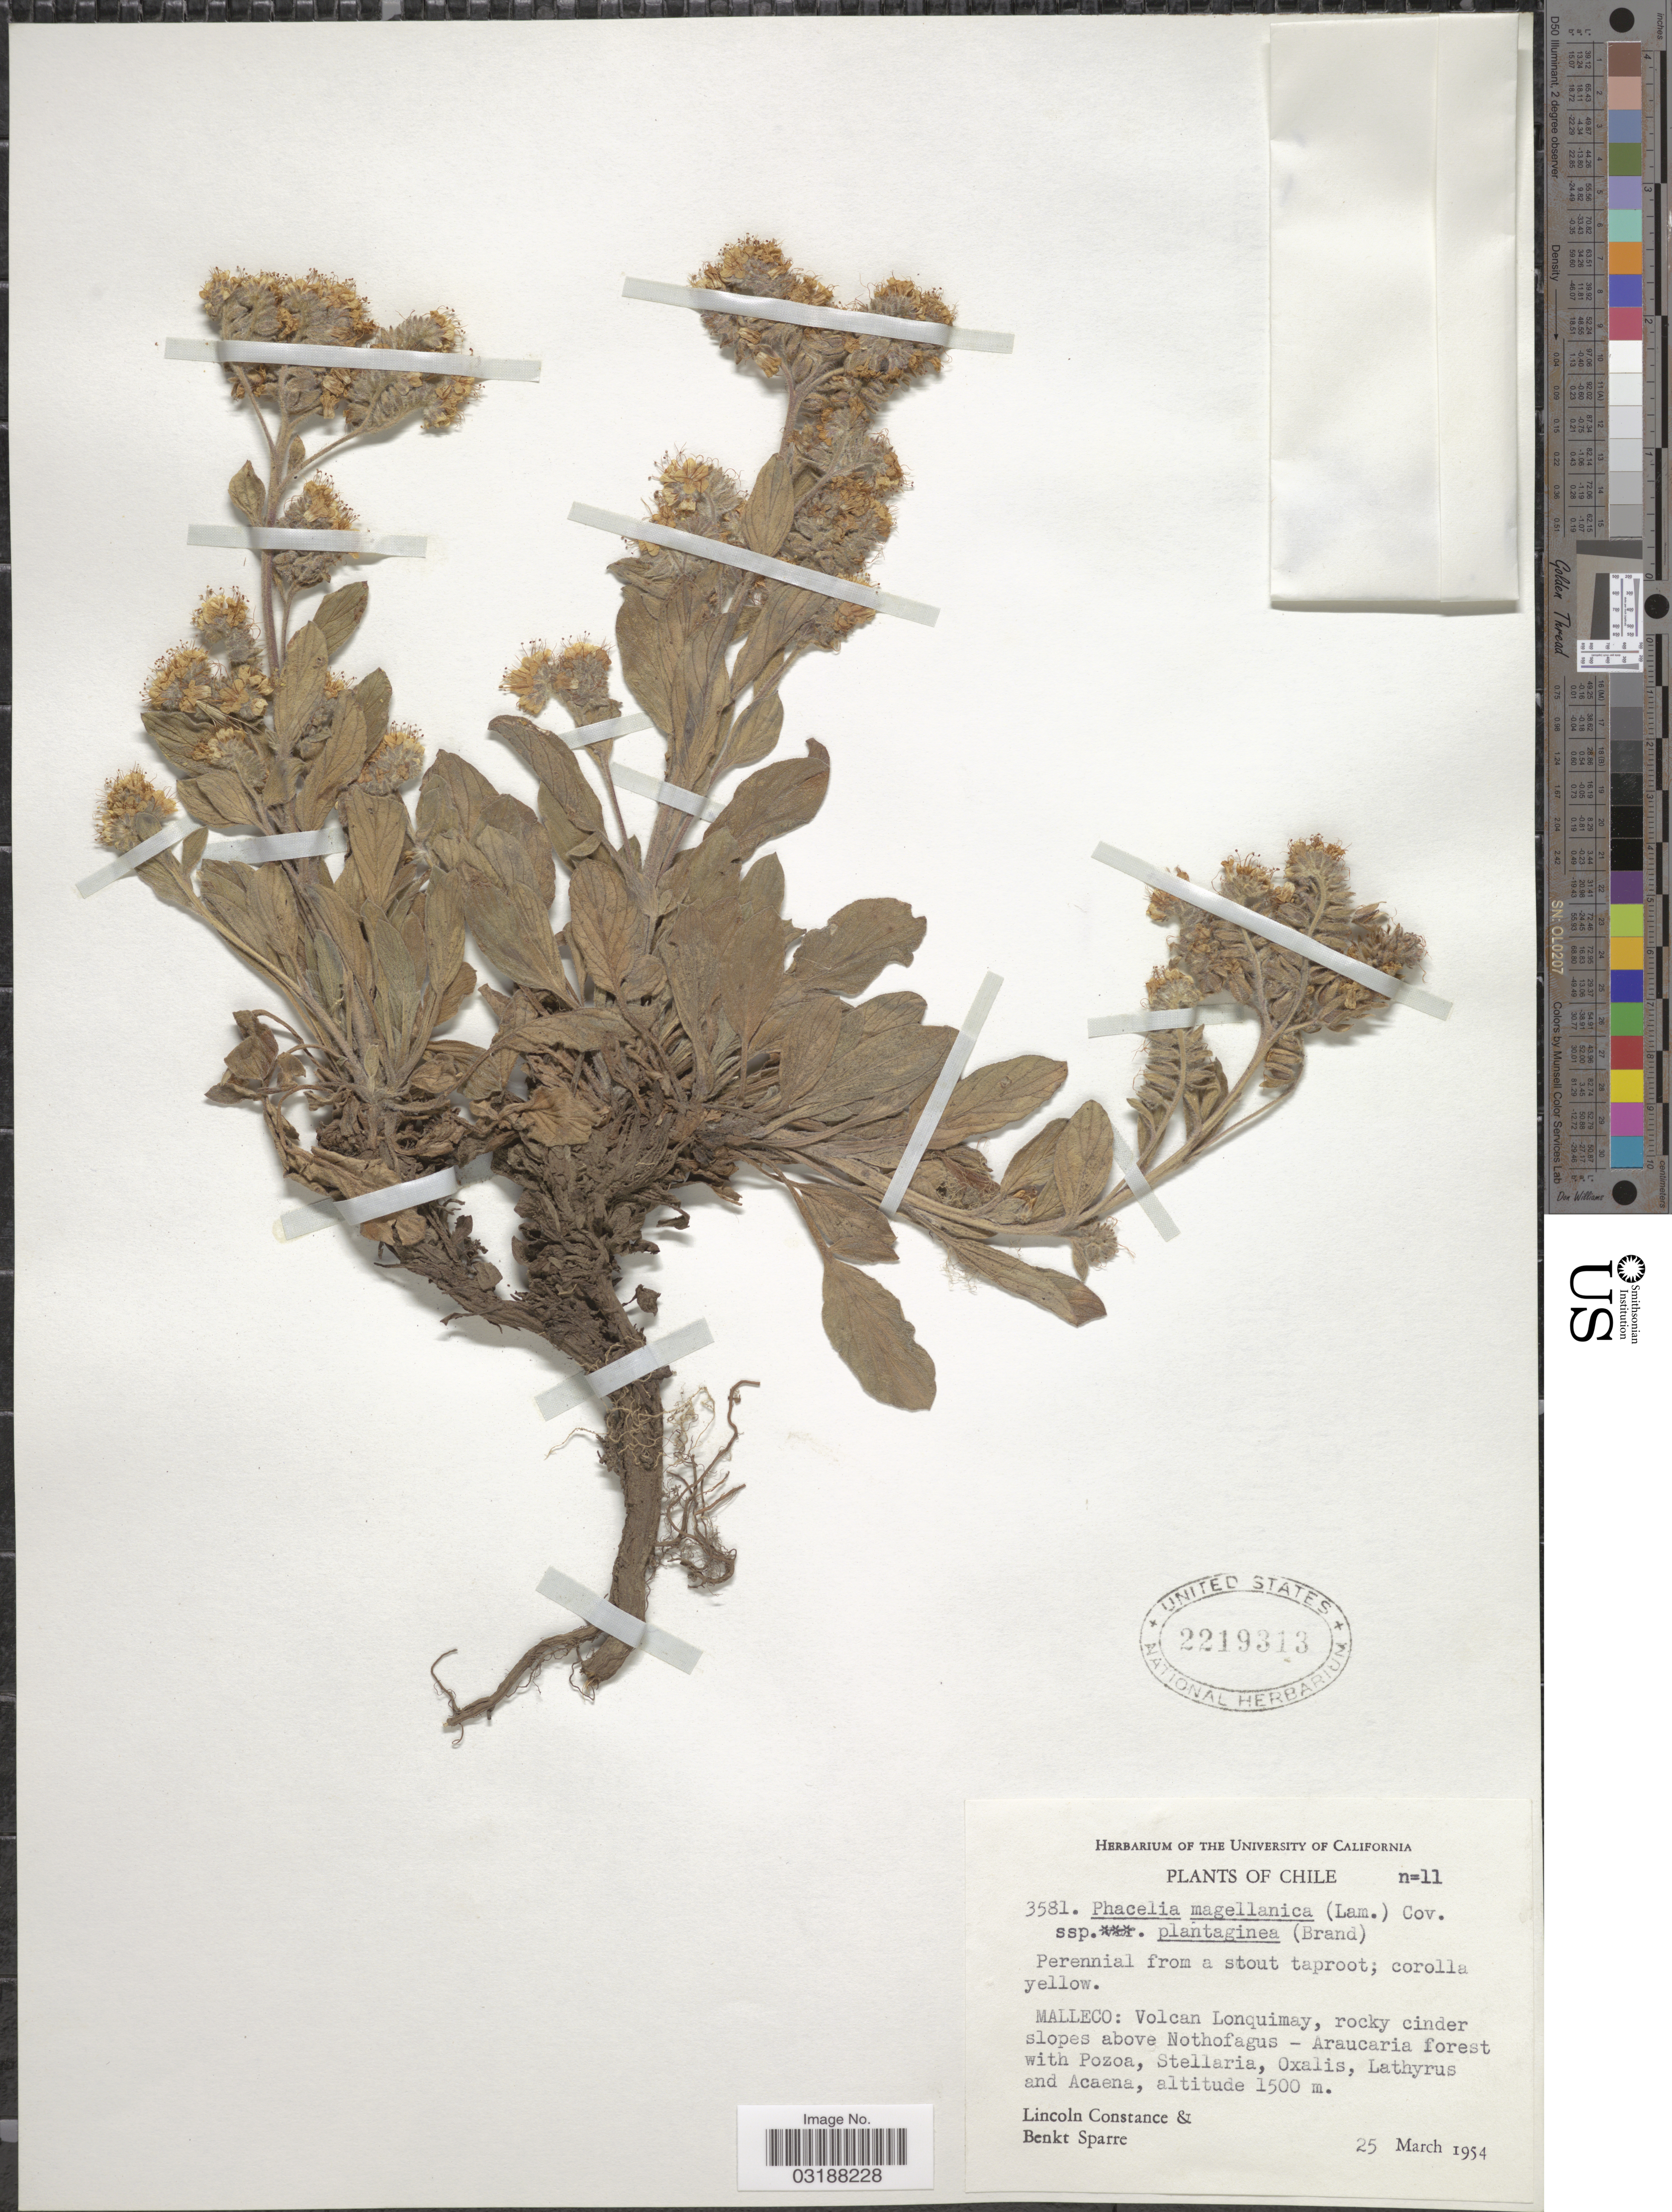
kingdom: Plantae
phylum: Tracheophyta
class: Magnoliopsida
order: Boraginales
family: Hydrophyllaceae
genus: Phacelia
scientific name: Phacelia magellanica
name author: (Lam.) Coville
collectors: L. Constance & B. Sparre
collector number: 3581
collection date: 1954-03-25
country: Chile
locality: Malleco: Volcan Lonquimay, rocky cinder slopes above Nothofagus.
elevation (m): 1500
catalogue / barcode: US 2219313